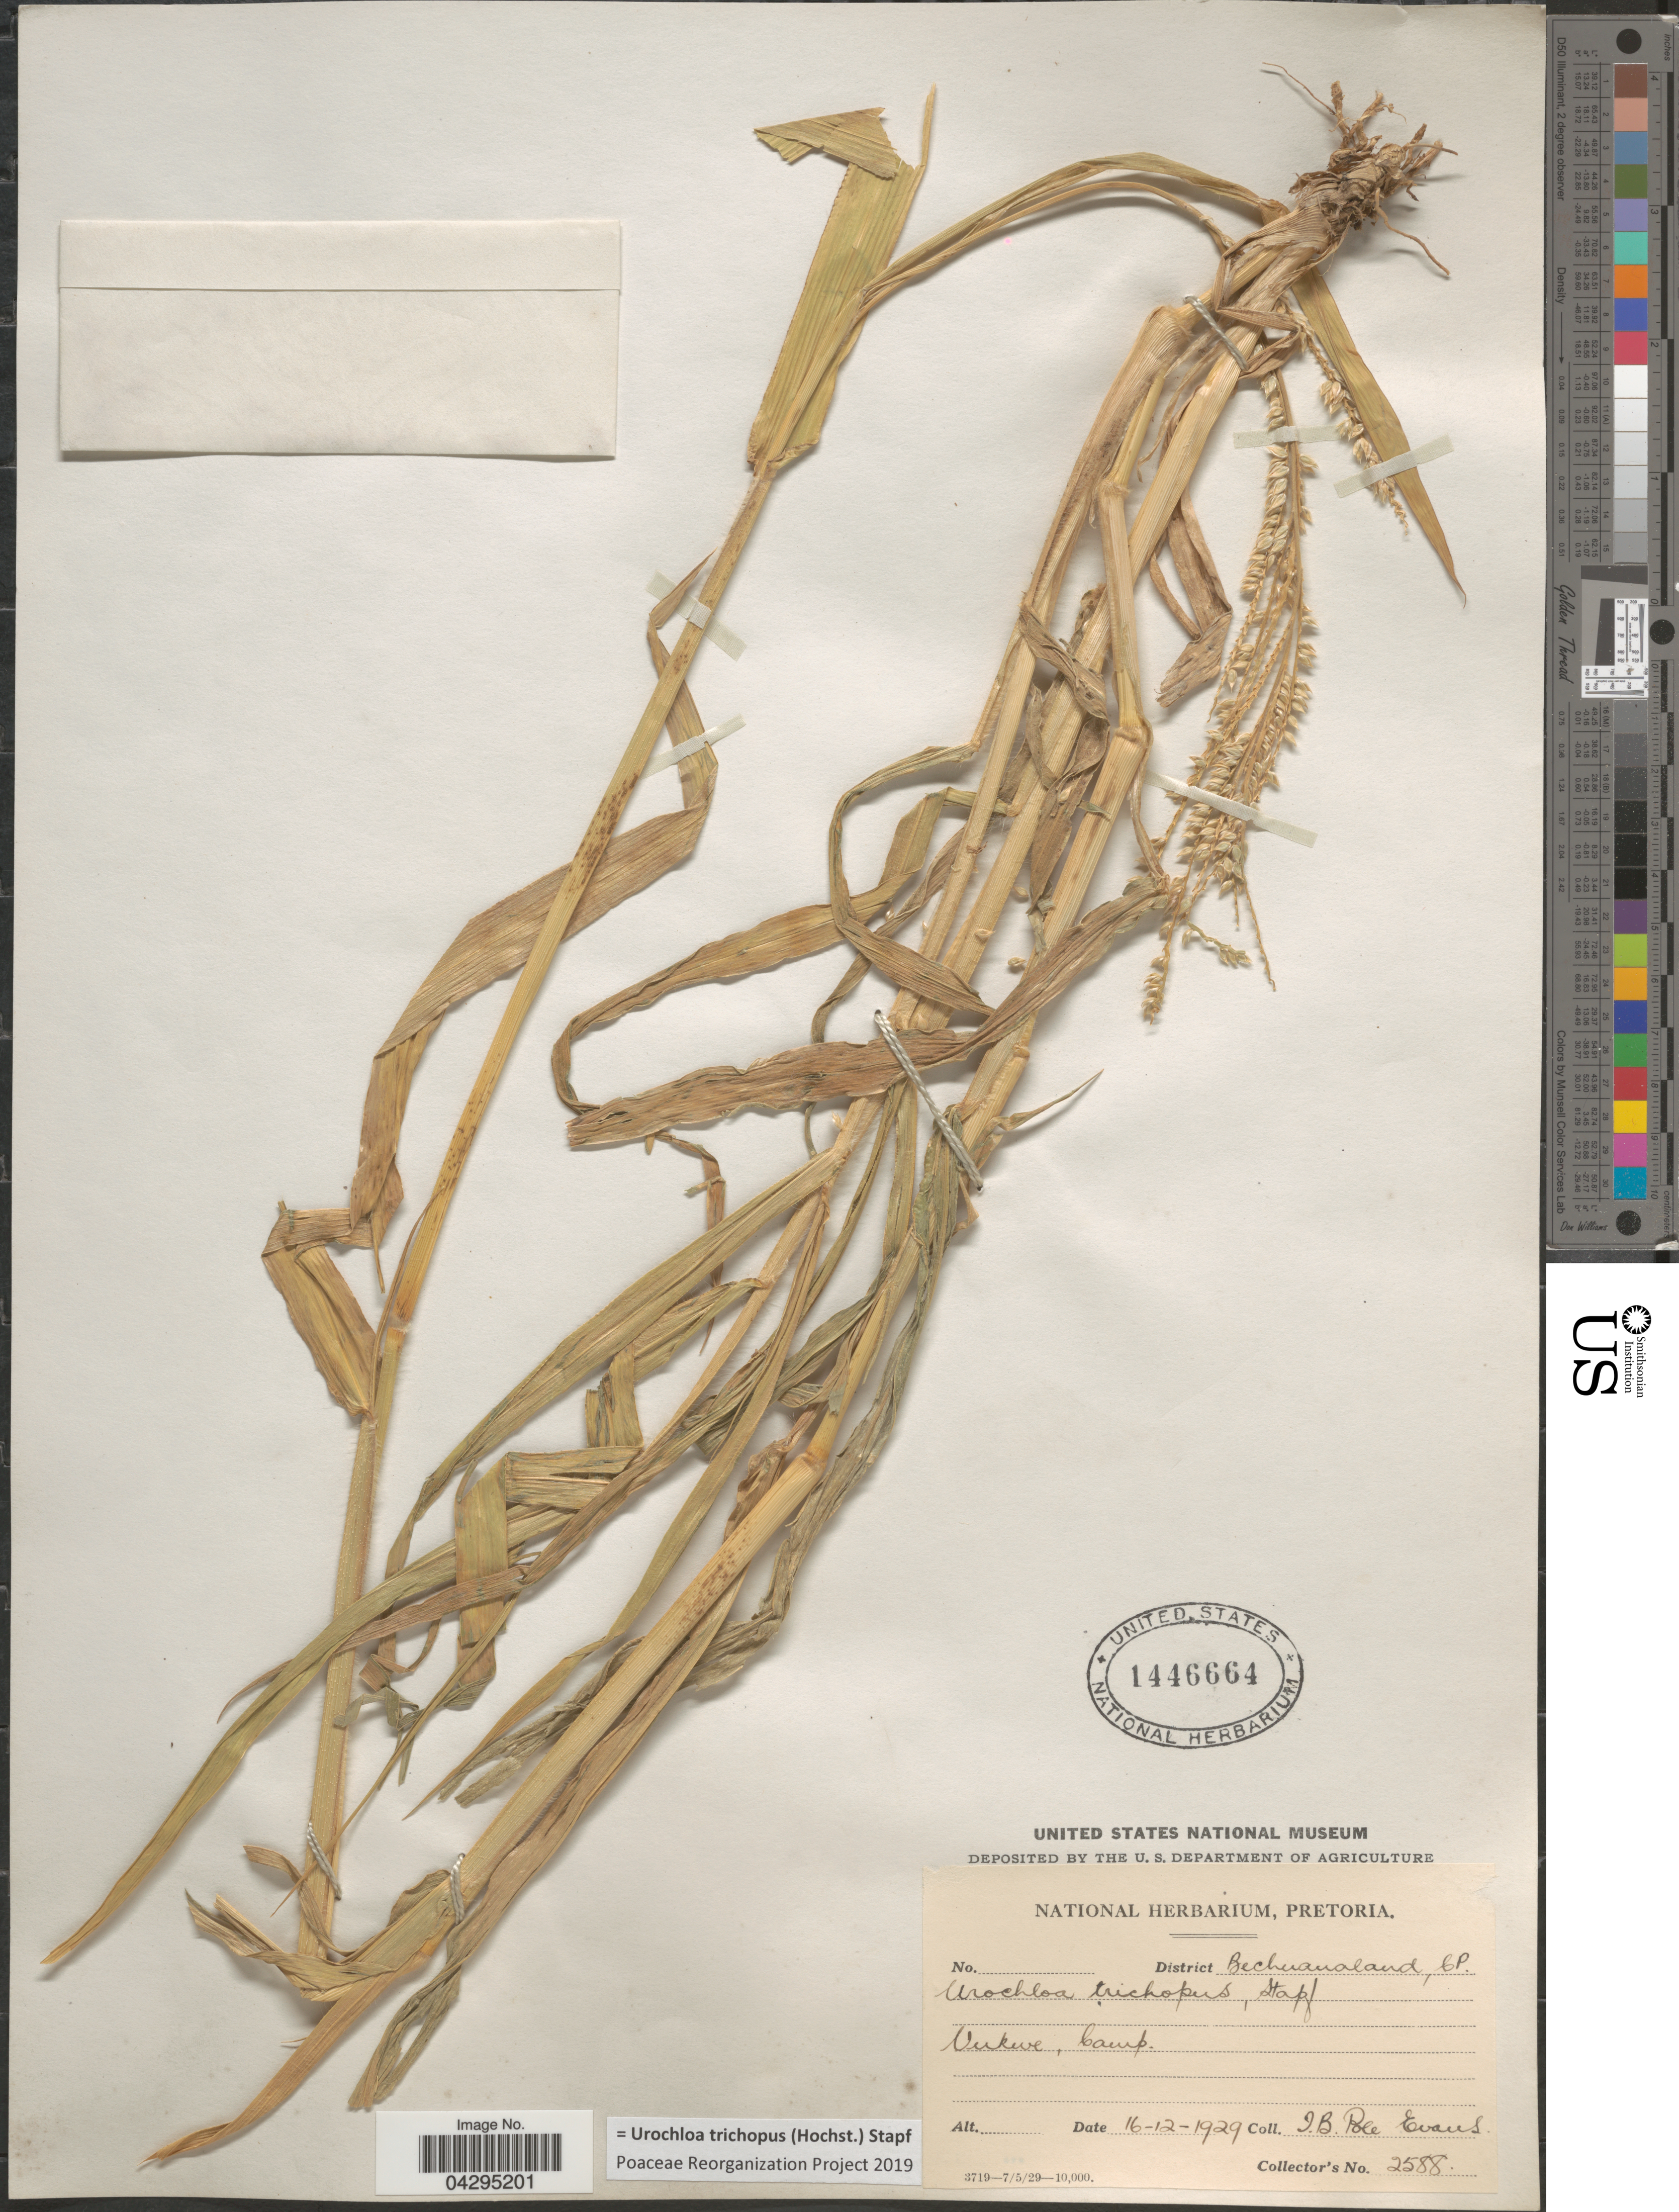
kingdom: Plantae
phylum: Tracheophyta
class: Liliopsida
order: Poales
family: Poaceae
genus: Urochloa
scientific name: Urochloa trichopus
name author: (Hochst.) Stapf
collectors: I. B. Pole-Evans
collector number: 2588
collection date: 1929-12-16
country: Botswana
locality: District Bechuanaland, CP. Vukwe,Camp.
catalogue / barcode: US 1446664